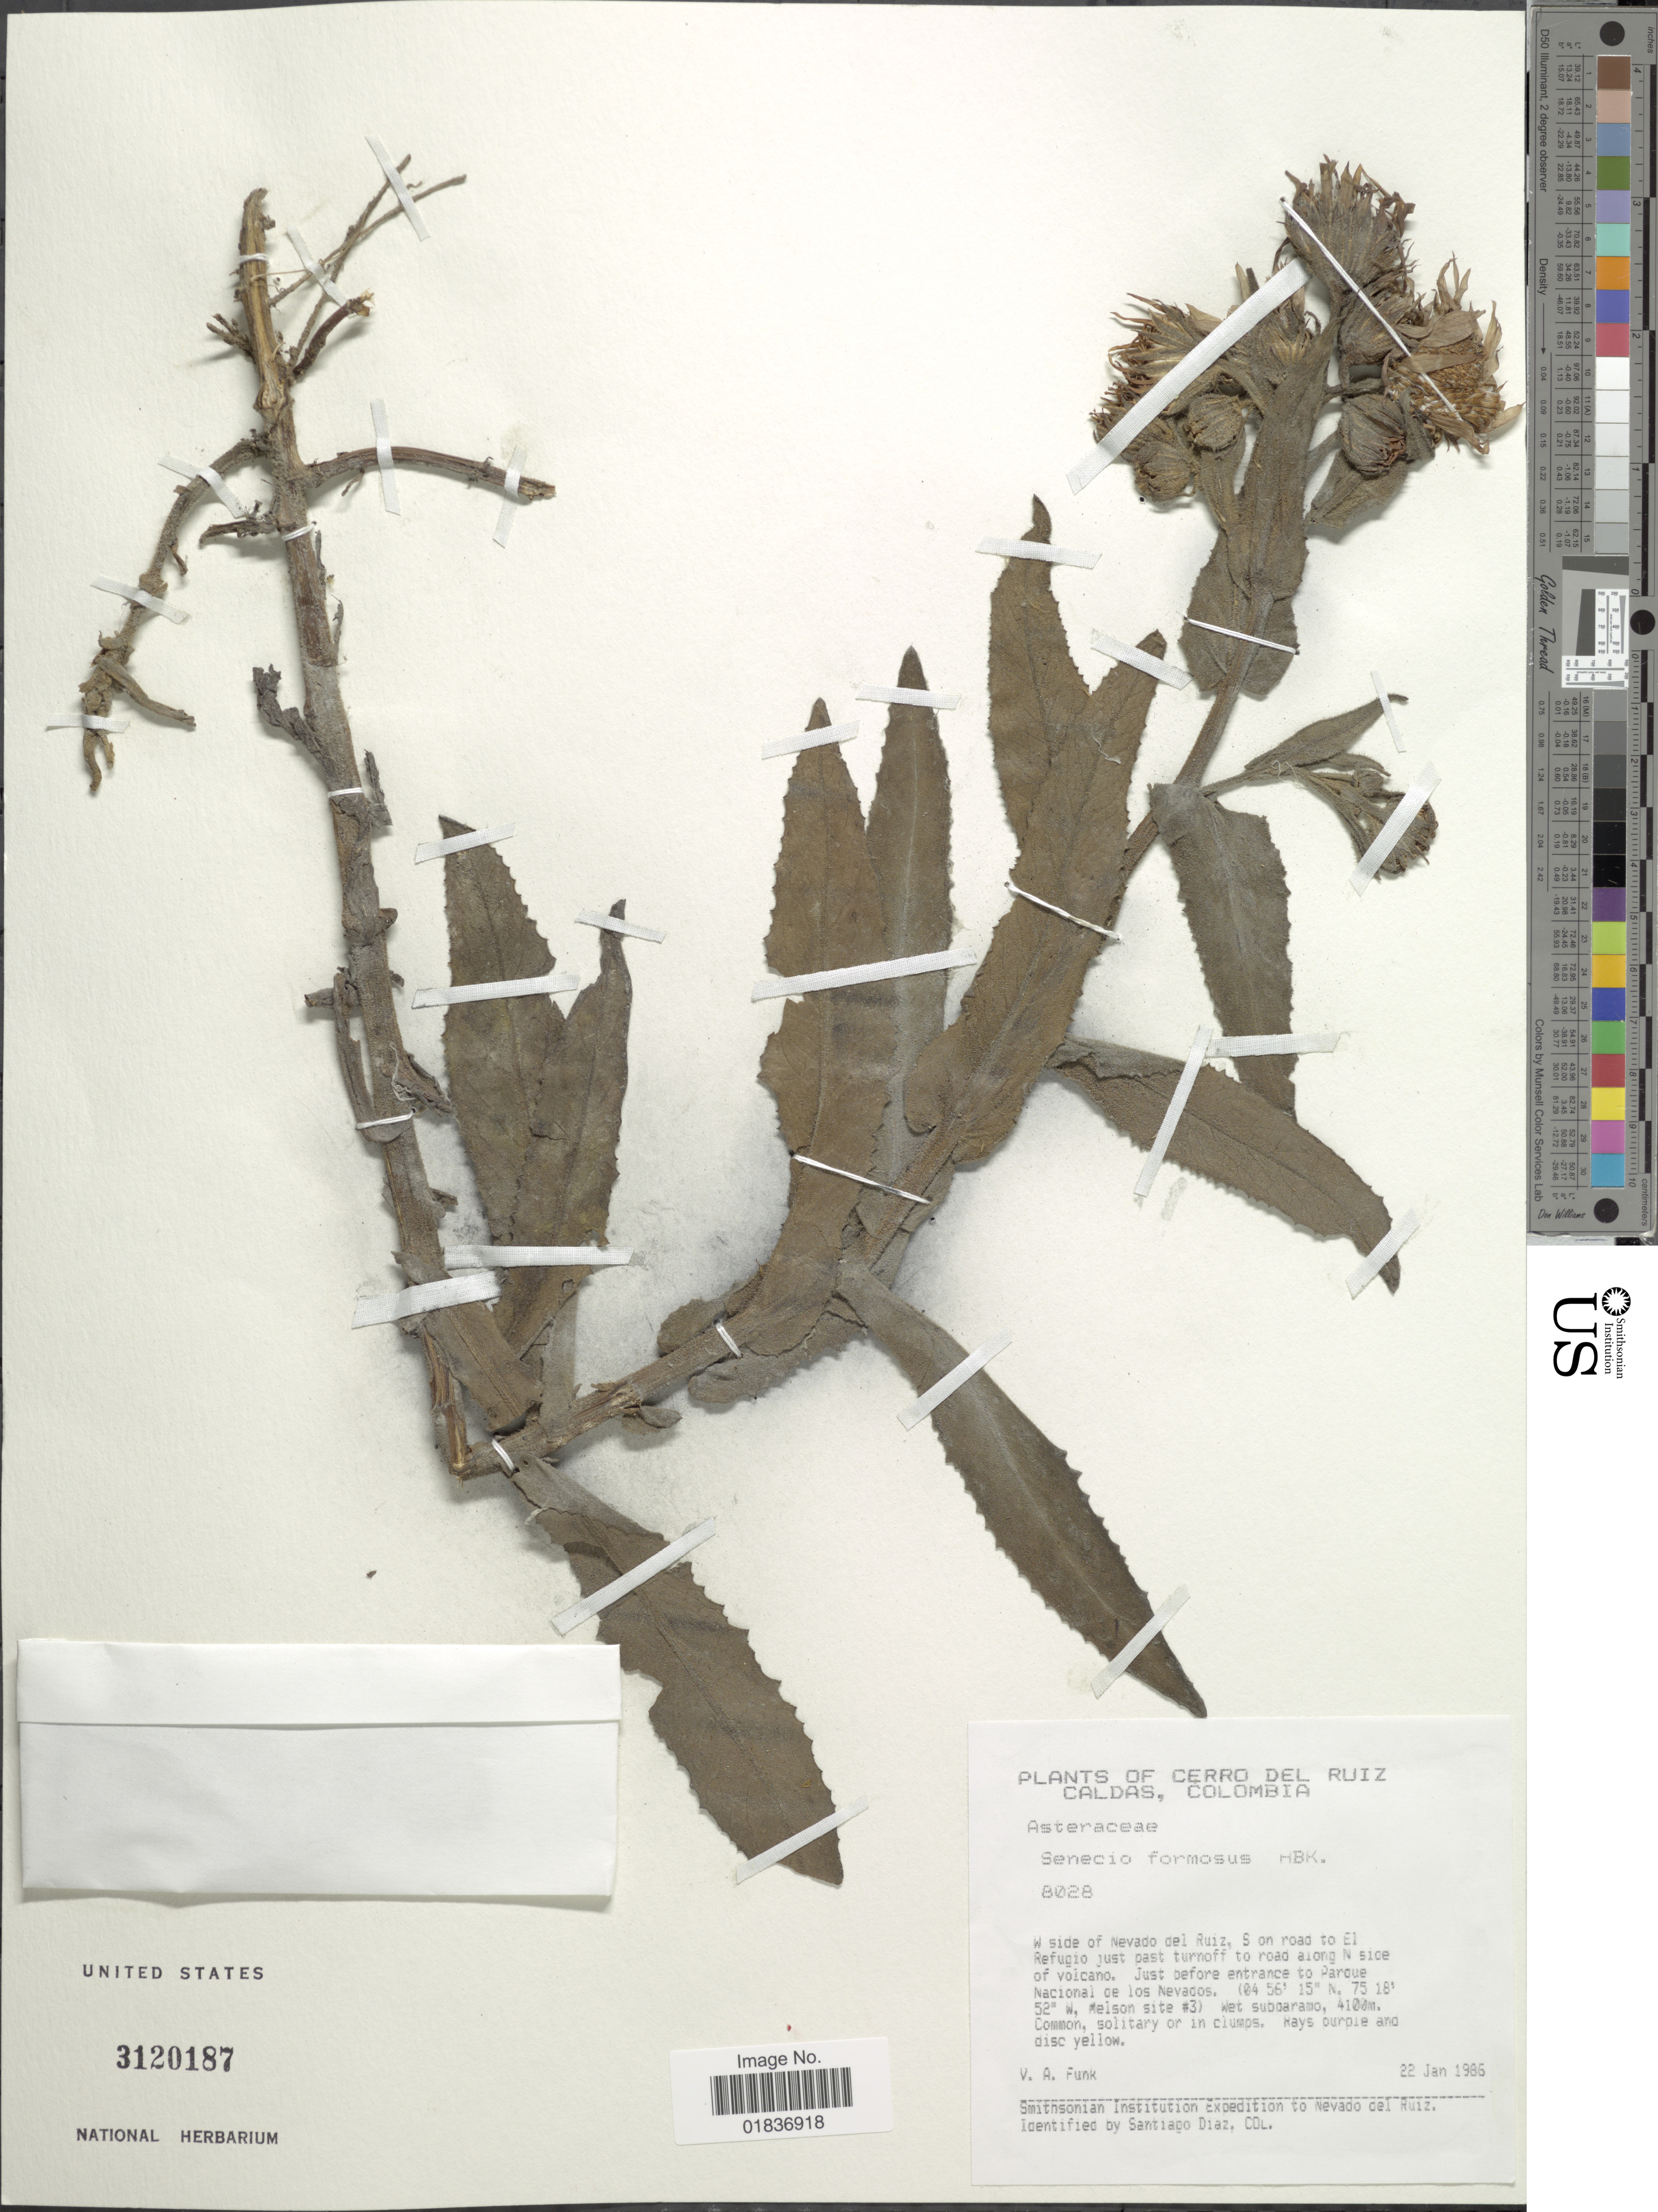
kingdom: Plantae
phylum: Tracheophyta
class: Magnoliopsida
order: Asterales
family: Asteraceae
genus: Senecio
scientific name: Senecio wedglacialis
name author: Cuatrec.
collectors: V. Funk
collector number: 8028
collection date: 1986-01-22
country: Colombia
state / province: Caldas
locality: Cerro del Ruiz Caldas, W side of Nevado del Ruiz, S on road to El Refugio just past turnoff to road along N side of volcano. Just before entrance to Parque Nacional de los Nevados.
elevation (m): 4100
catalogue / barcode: US 3120187